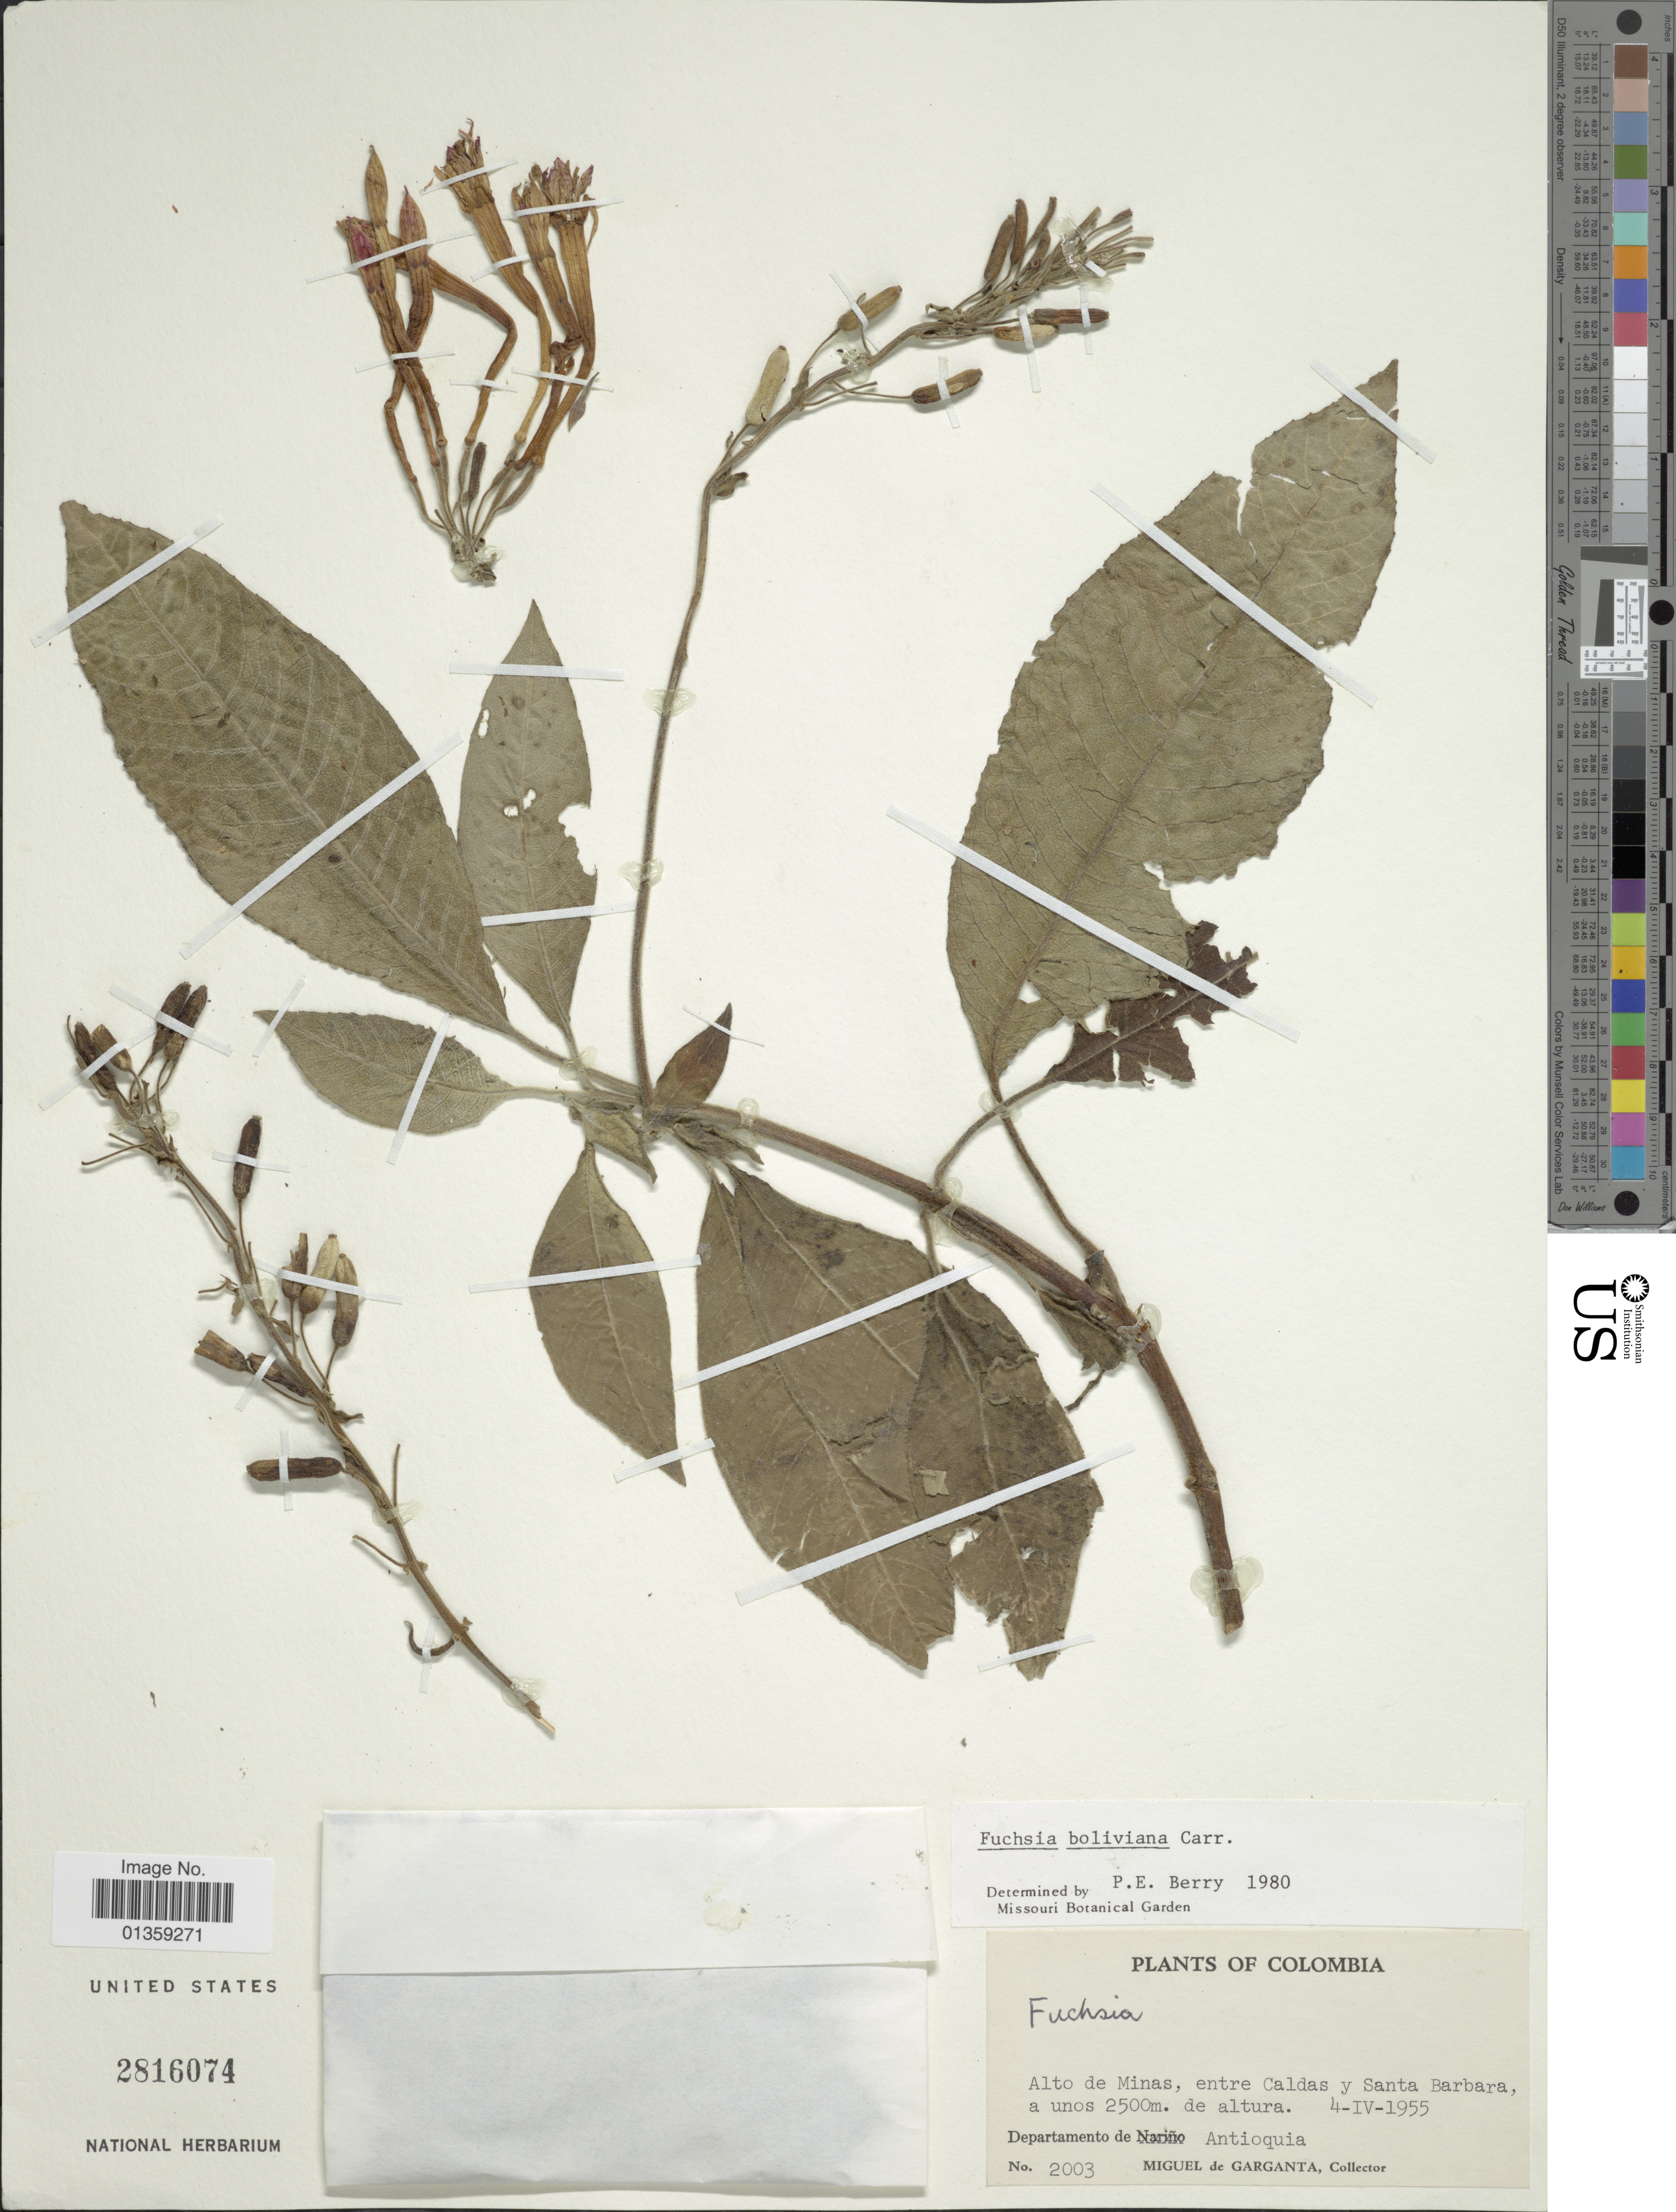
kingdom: Plantae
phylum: Tracheophyta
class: Magnoliopsida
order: Myrtales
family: Onagraceae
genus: Fuchsia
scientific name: Fuchsia boliviana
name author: Carrière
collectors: M. Garganta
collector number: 2003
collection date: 1955-04-04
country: Colombia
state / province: Antioquia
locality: Alto de Minas, entre Caldas y Santa Barbara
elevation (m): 2500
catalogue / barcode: US 2816074